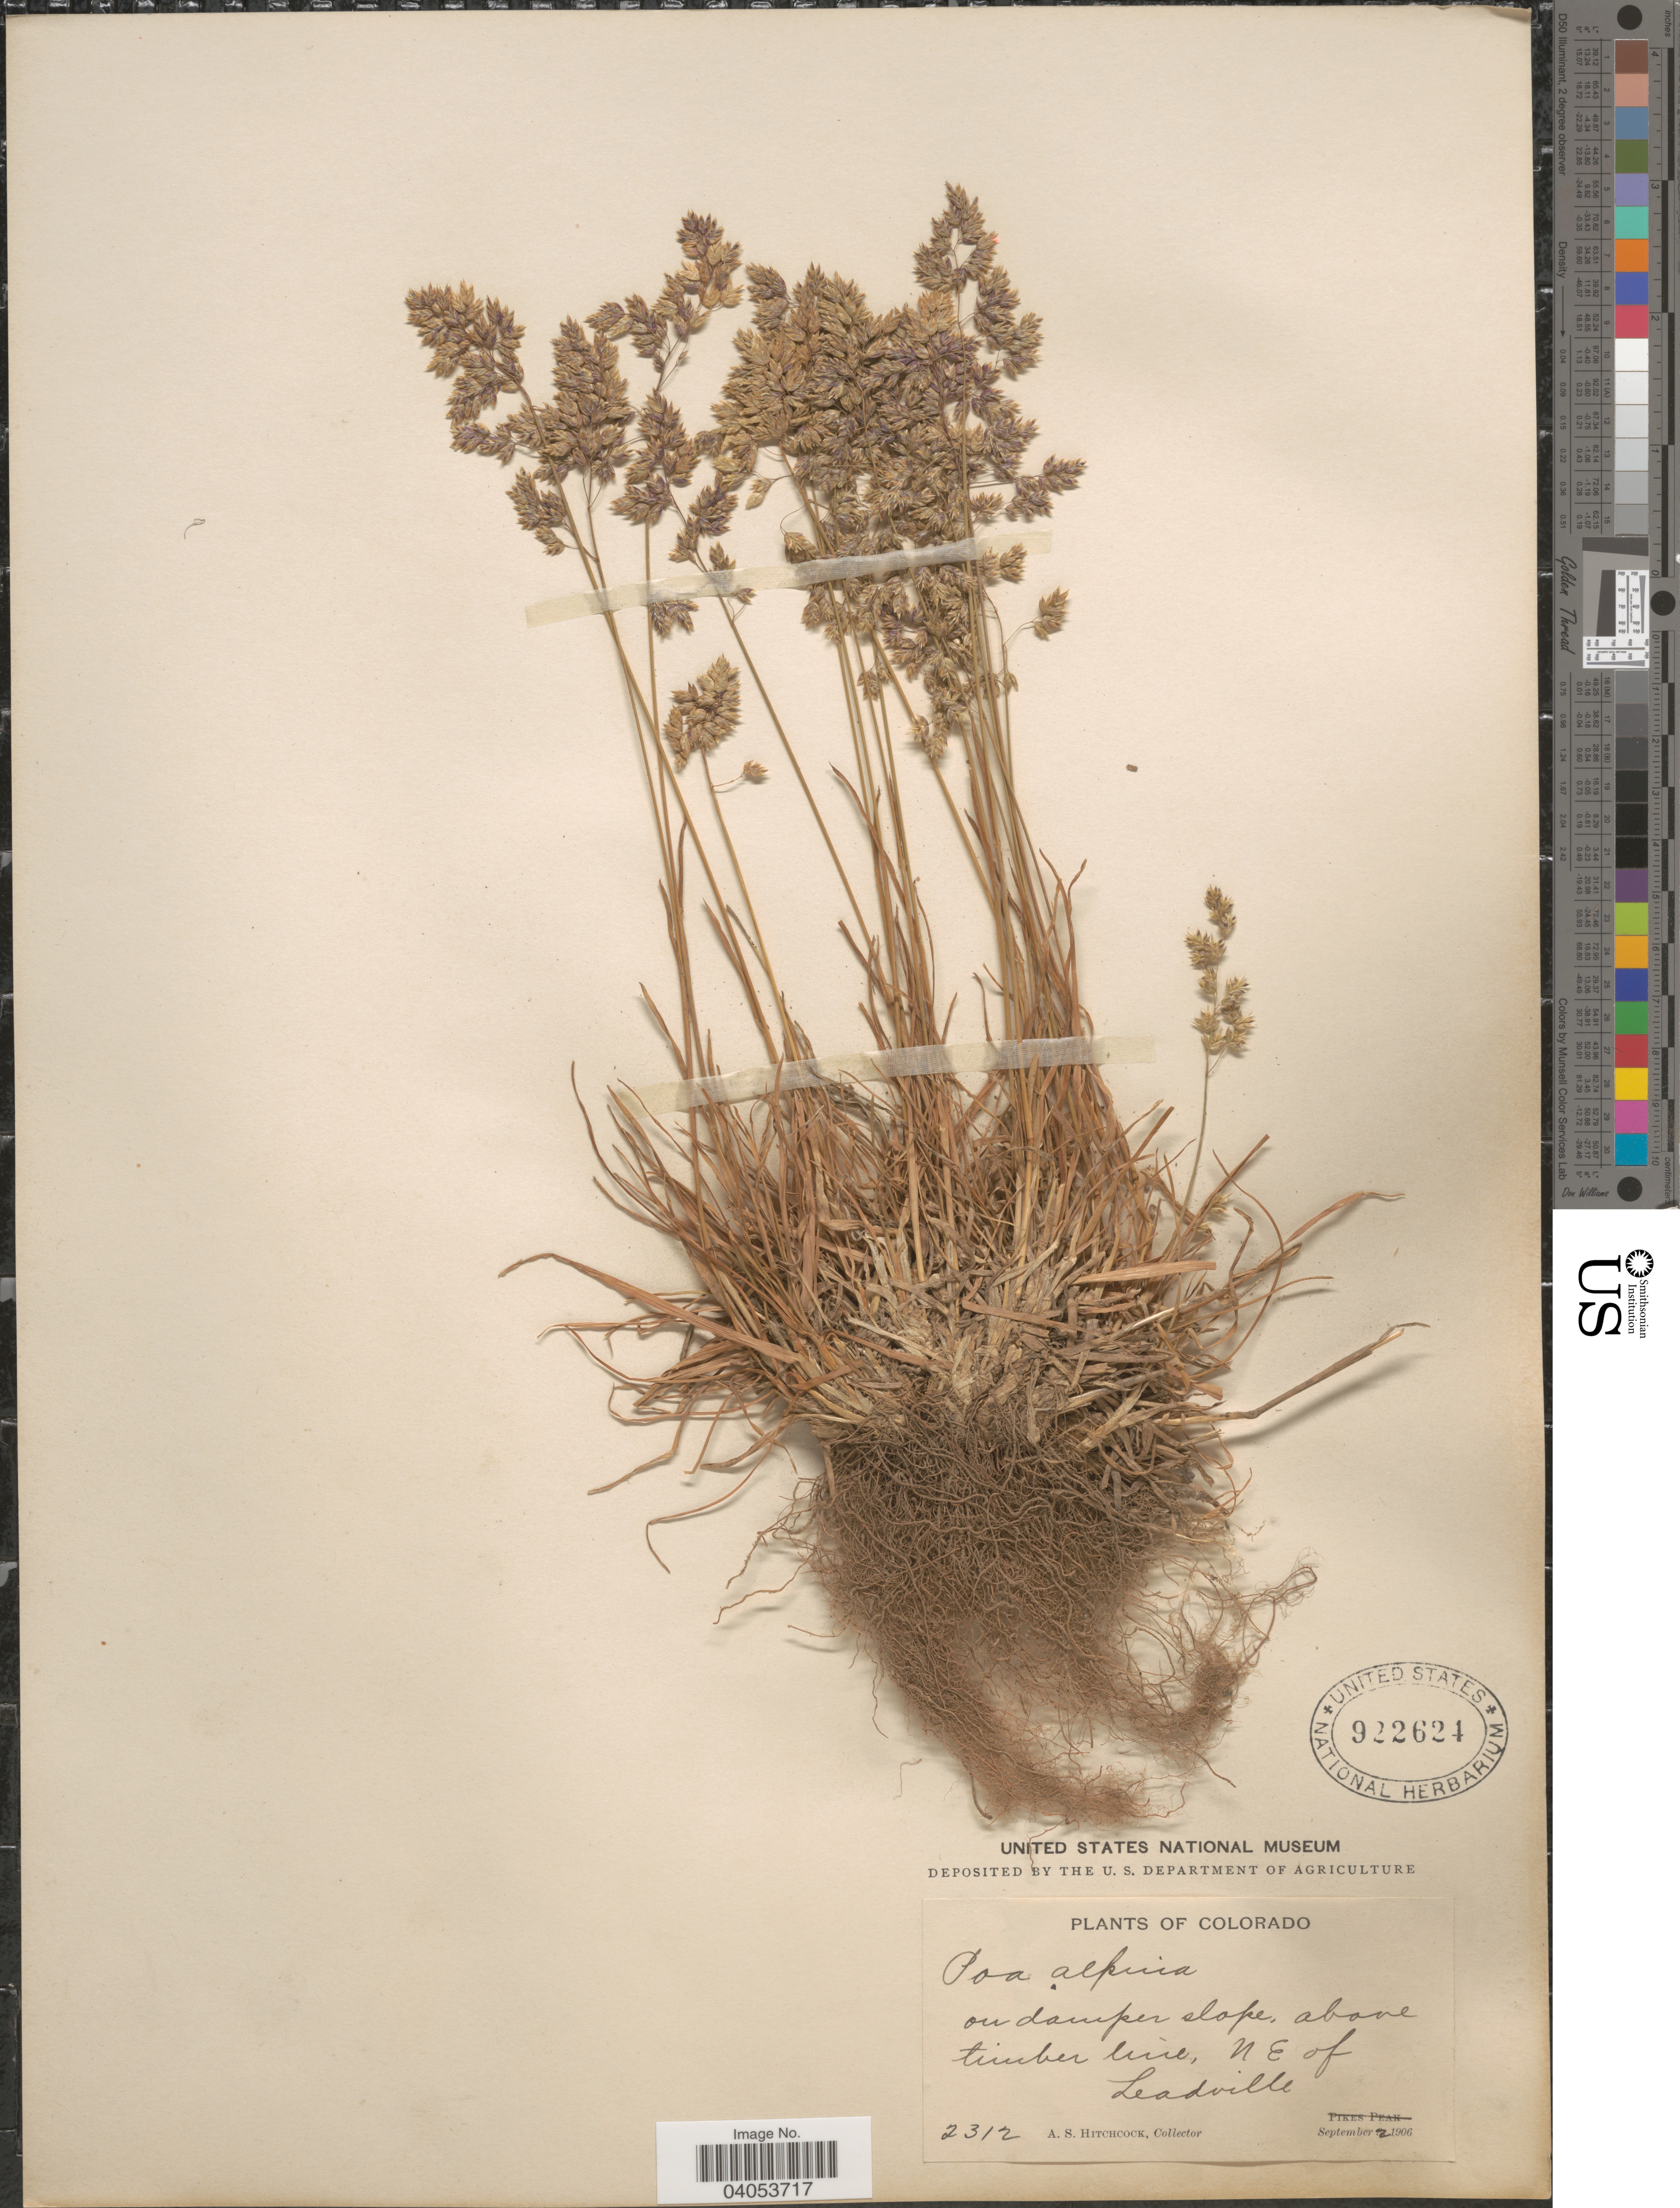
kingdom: Plantae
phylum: Tracheophyta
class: Liliopsida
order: Poales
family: Poaceae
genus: Poa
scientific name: Poa alpina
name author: L.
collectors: A. S. Hitchcock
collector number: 2312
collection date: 1906-09-02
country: United States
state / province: Colorado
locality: On damper slope, above timber line, N E of Leadville.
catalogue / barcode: US 922624